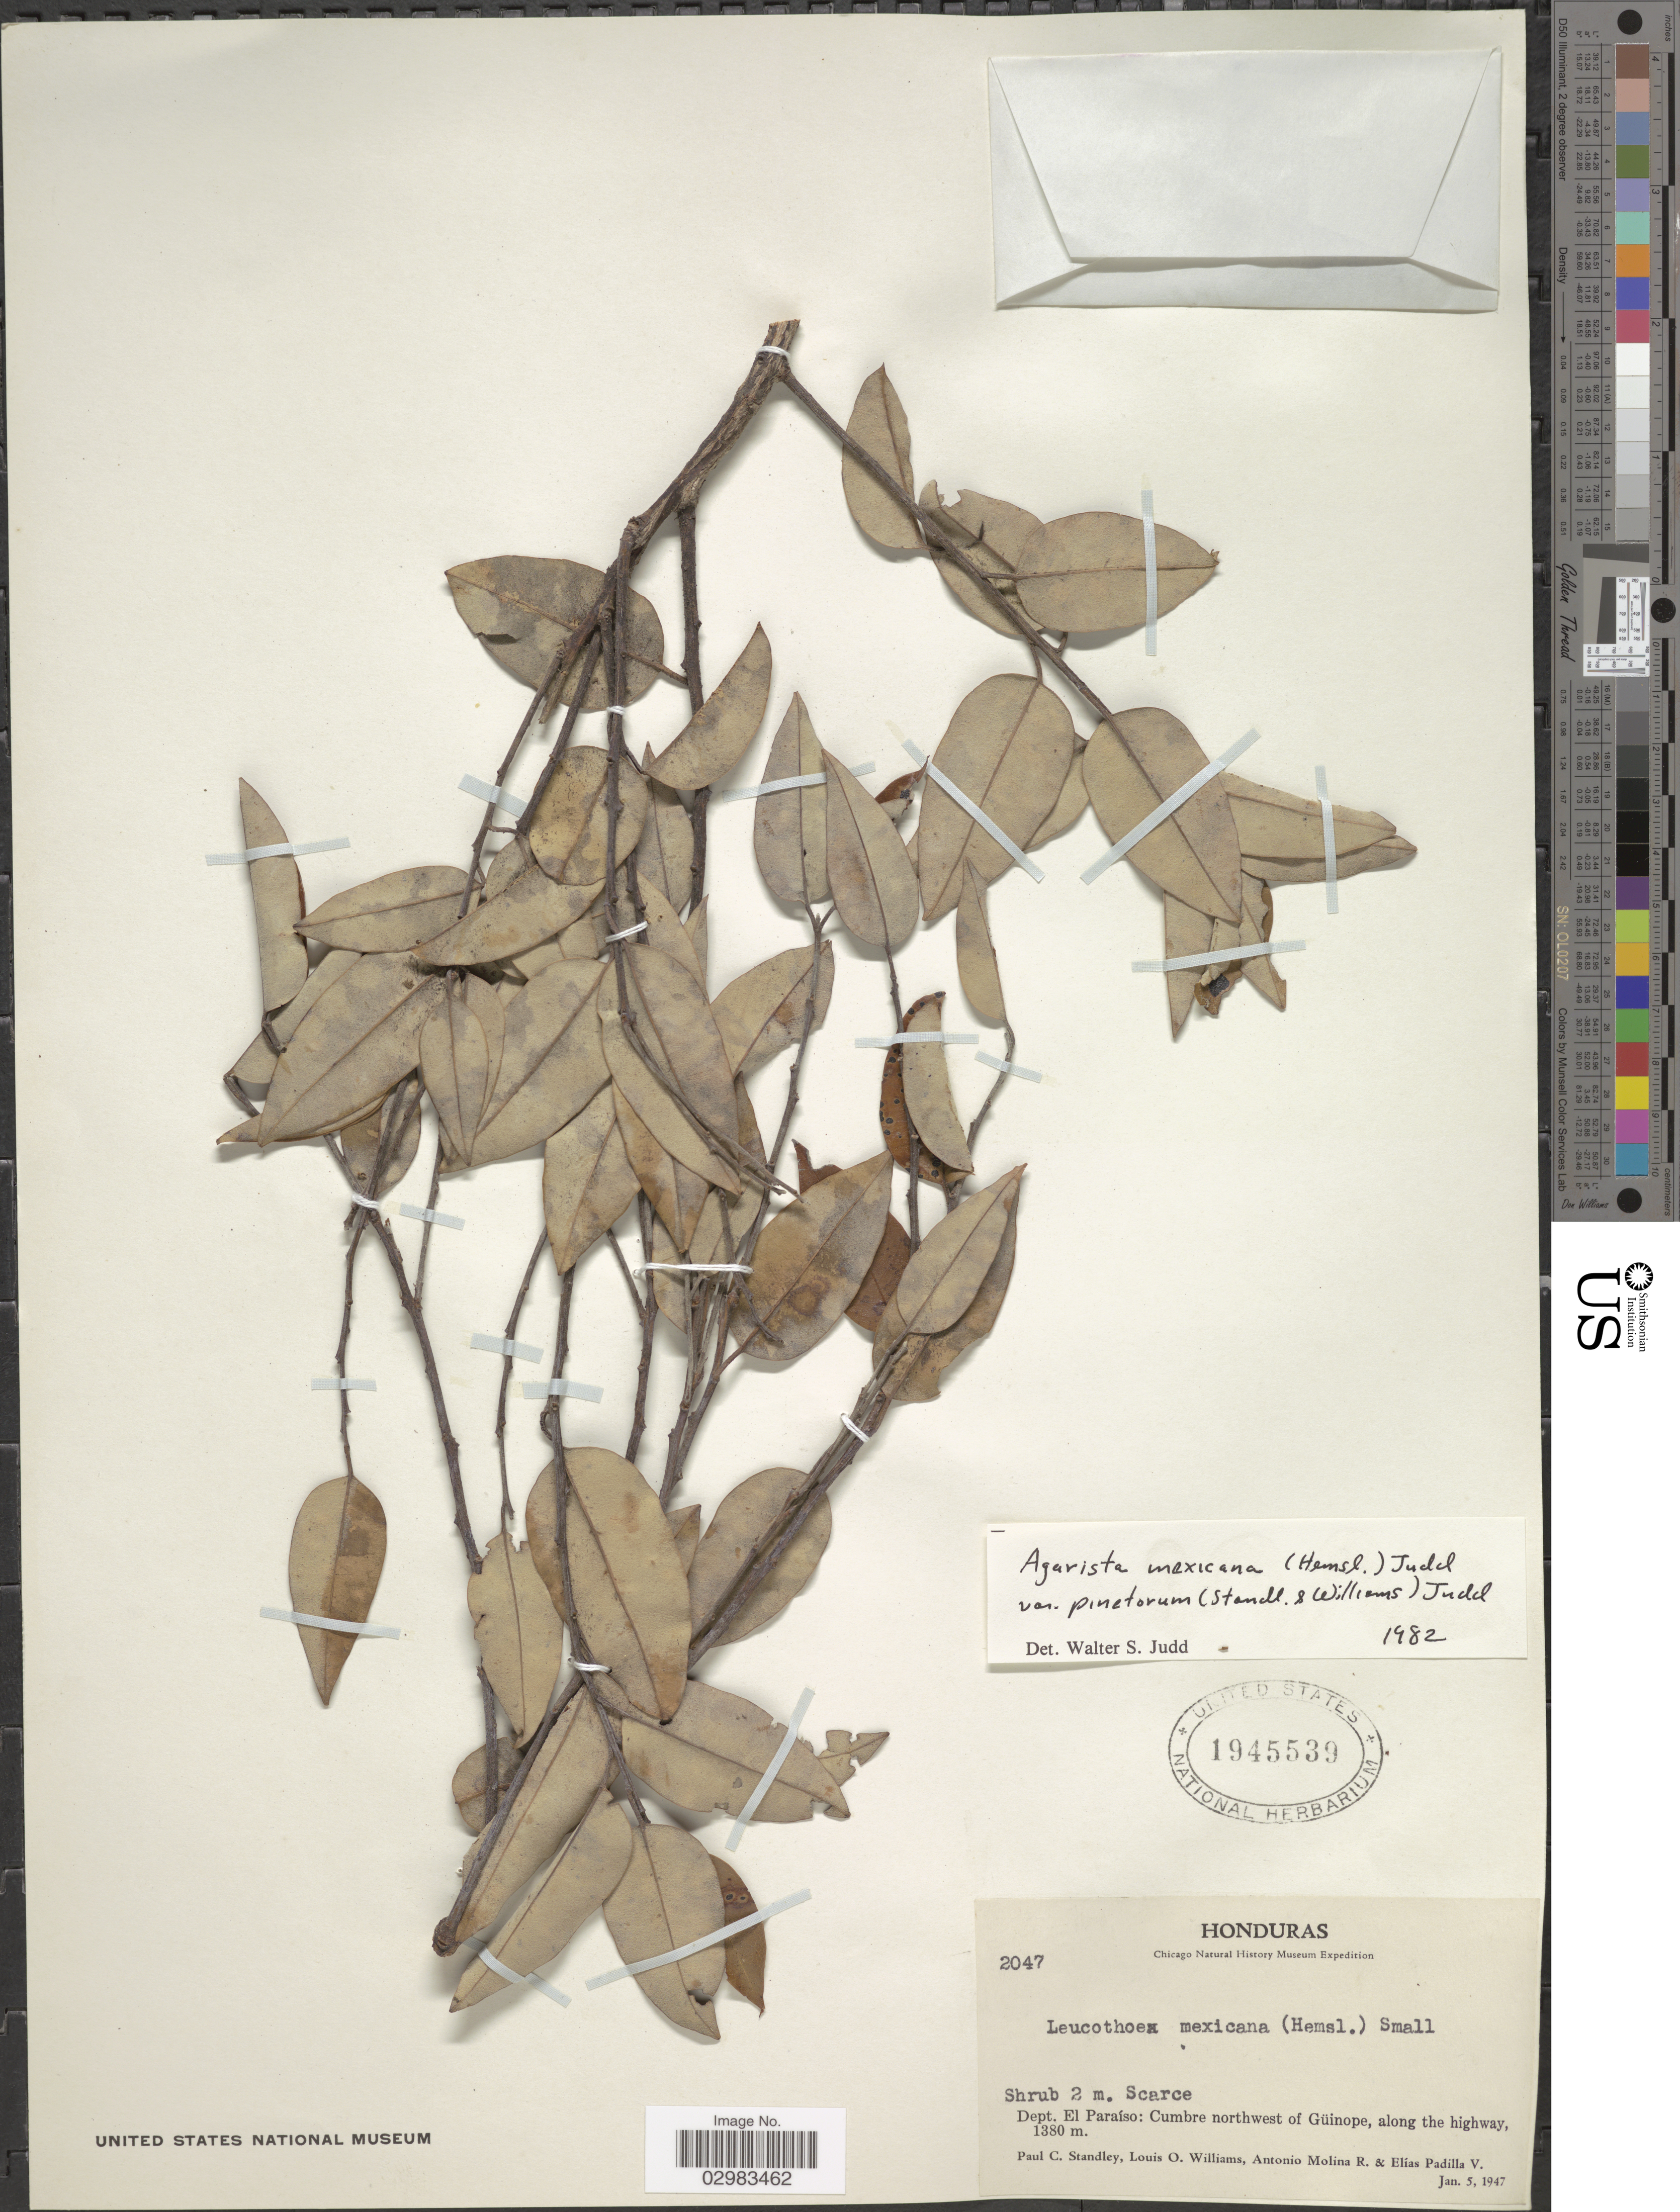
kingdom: Plantae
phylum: Tracheophyta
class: Magnoliopsida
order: Ericales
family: Ericaceae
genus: Leucothoe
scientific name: Leucothoë mexicana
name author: (Hemsl.) Small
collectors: P. C. Standley, L. O. Williams, A. Molina R. & E. Padilla V.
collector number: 2047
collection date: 1947-01-05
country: Honduras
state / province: El Paraíso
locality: Dept. El Paraíso: Cumbre northwest of Güinope, along the highway.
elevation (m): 1380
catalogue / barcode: US 1945539